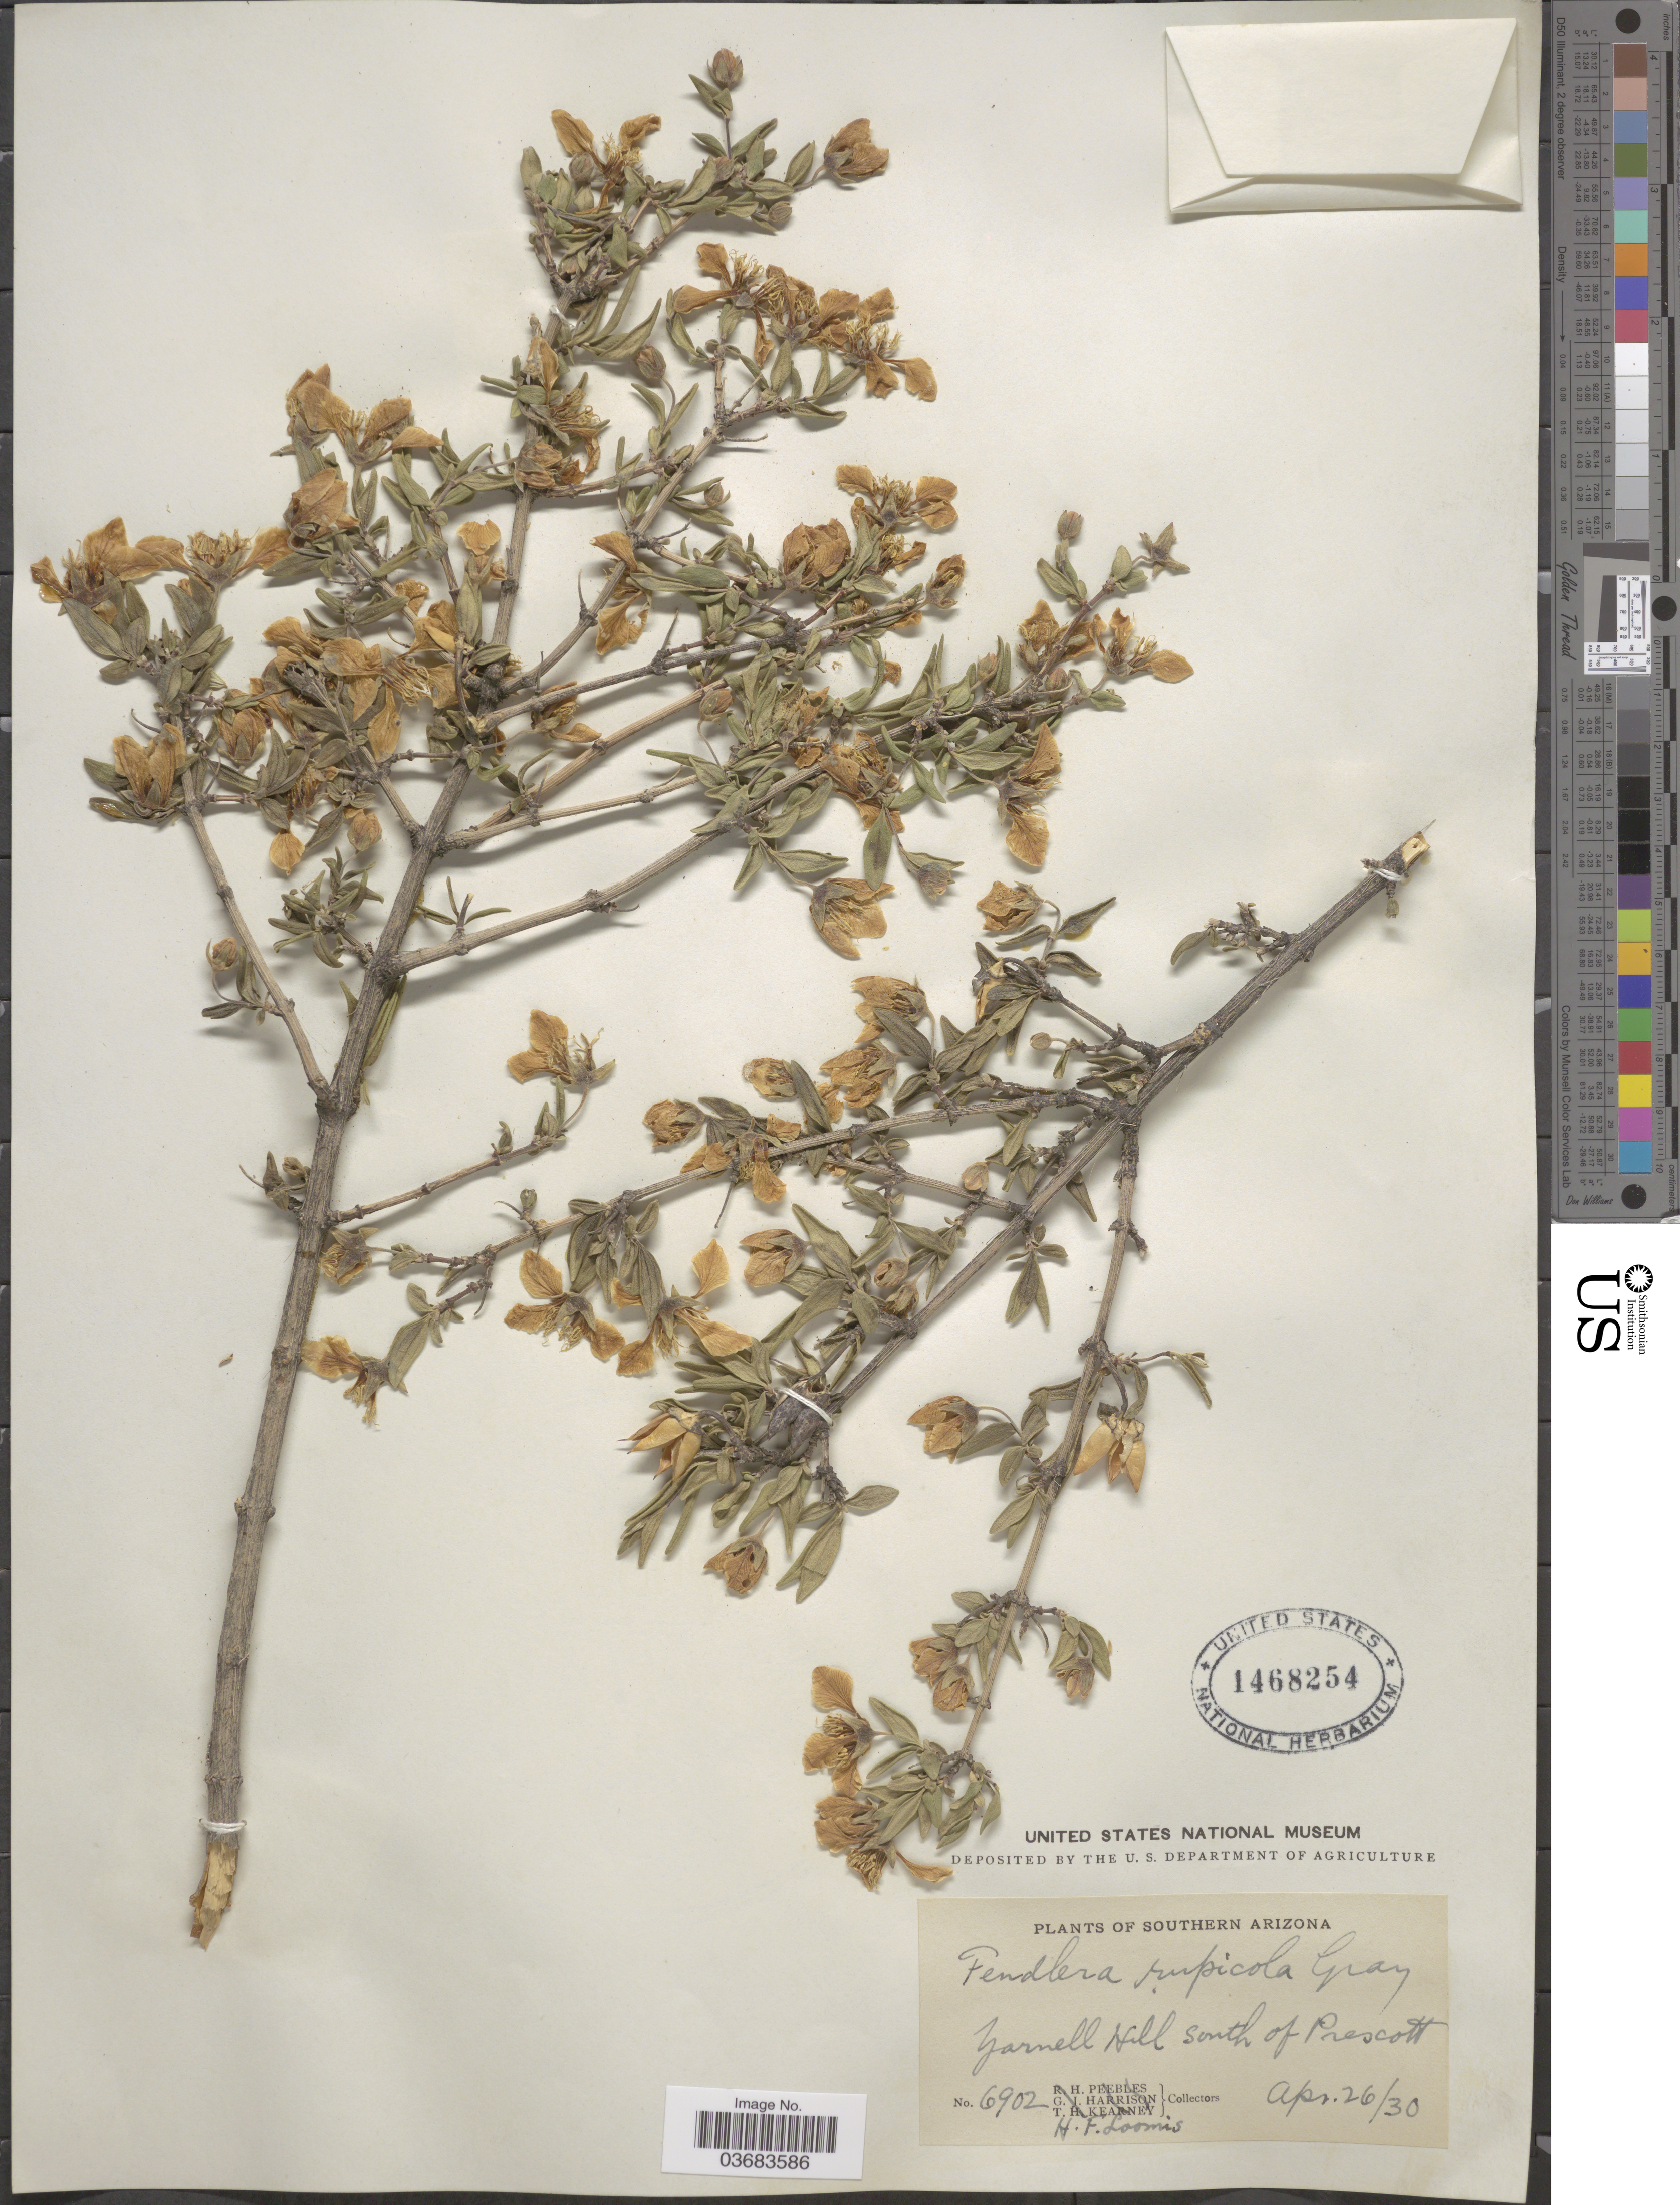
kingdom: Plantae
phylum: Tracheophyta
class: Magnoliopsida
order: Cornales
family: Hydrangeaceae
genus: Fendlera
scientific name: Fendlera rupicola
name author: Englem. & A. Gray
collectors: H. F. Loomis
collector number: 6902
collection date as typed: Transcribed d/m/y: 26/4/30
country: United States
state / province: Arizona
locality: Southern Arizona. Yarnell Hill south of Prescott.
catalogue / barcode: US 1468254